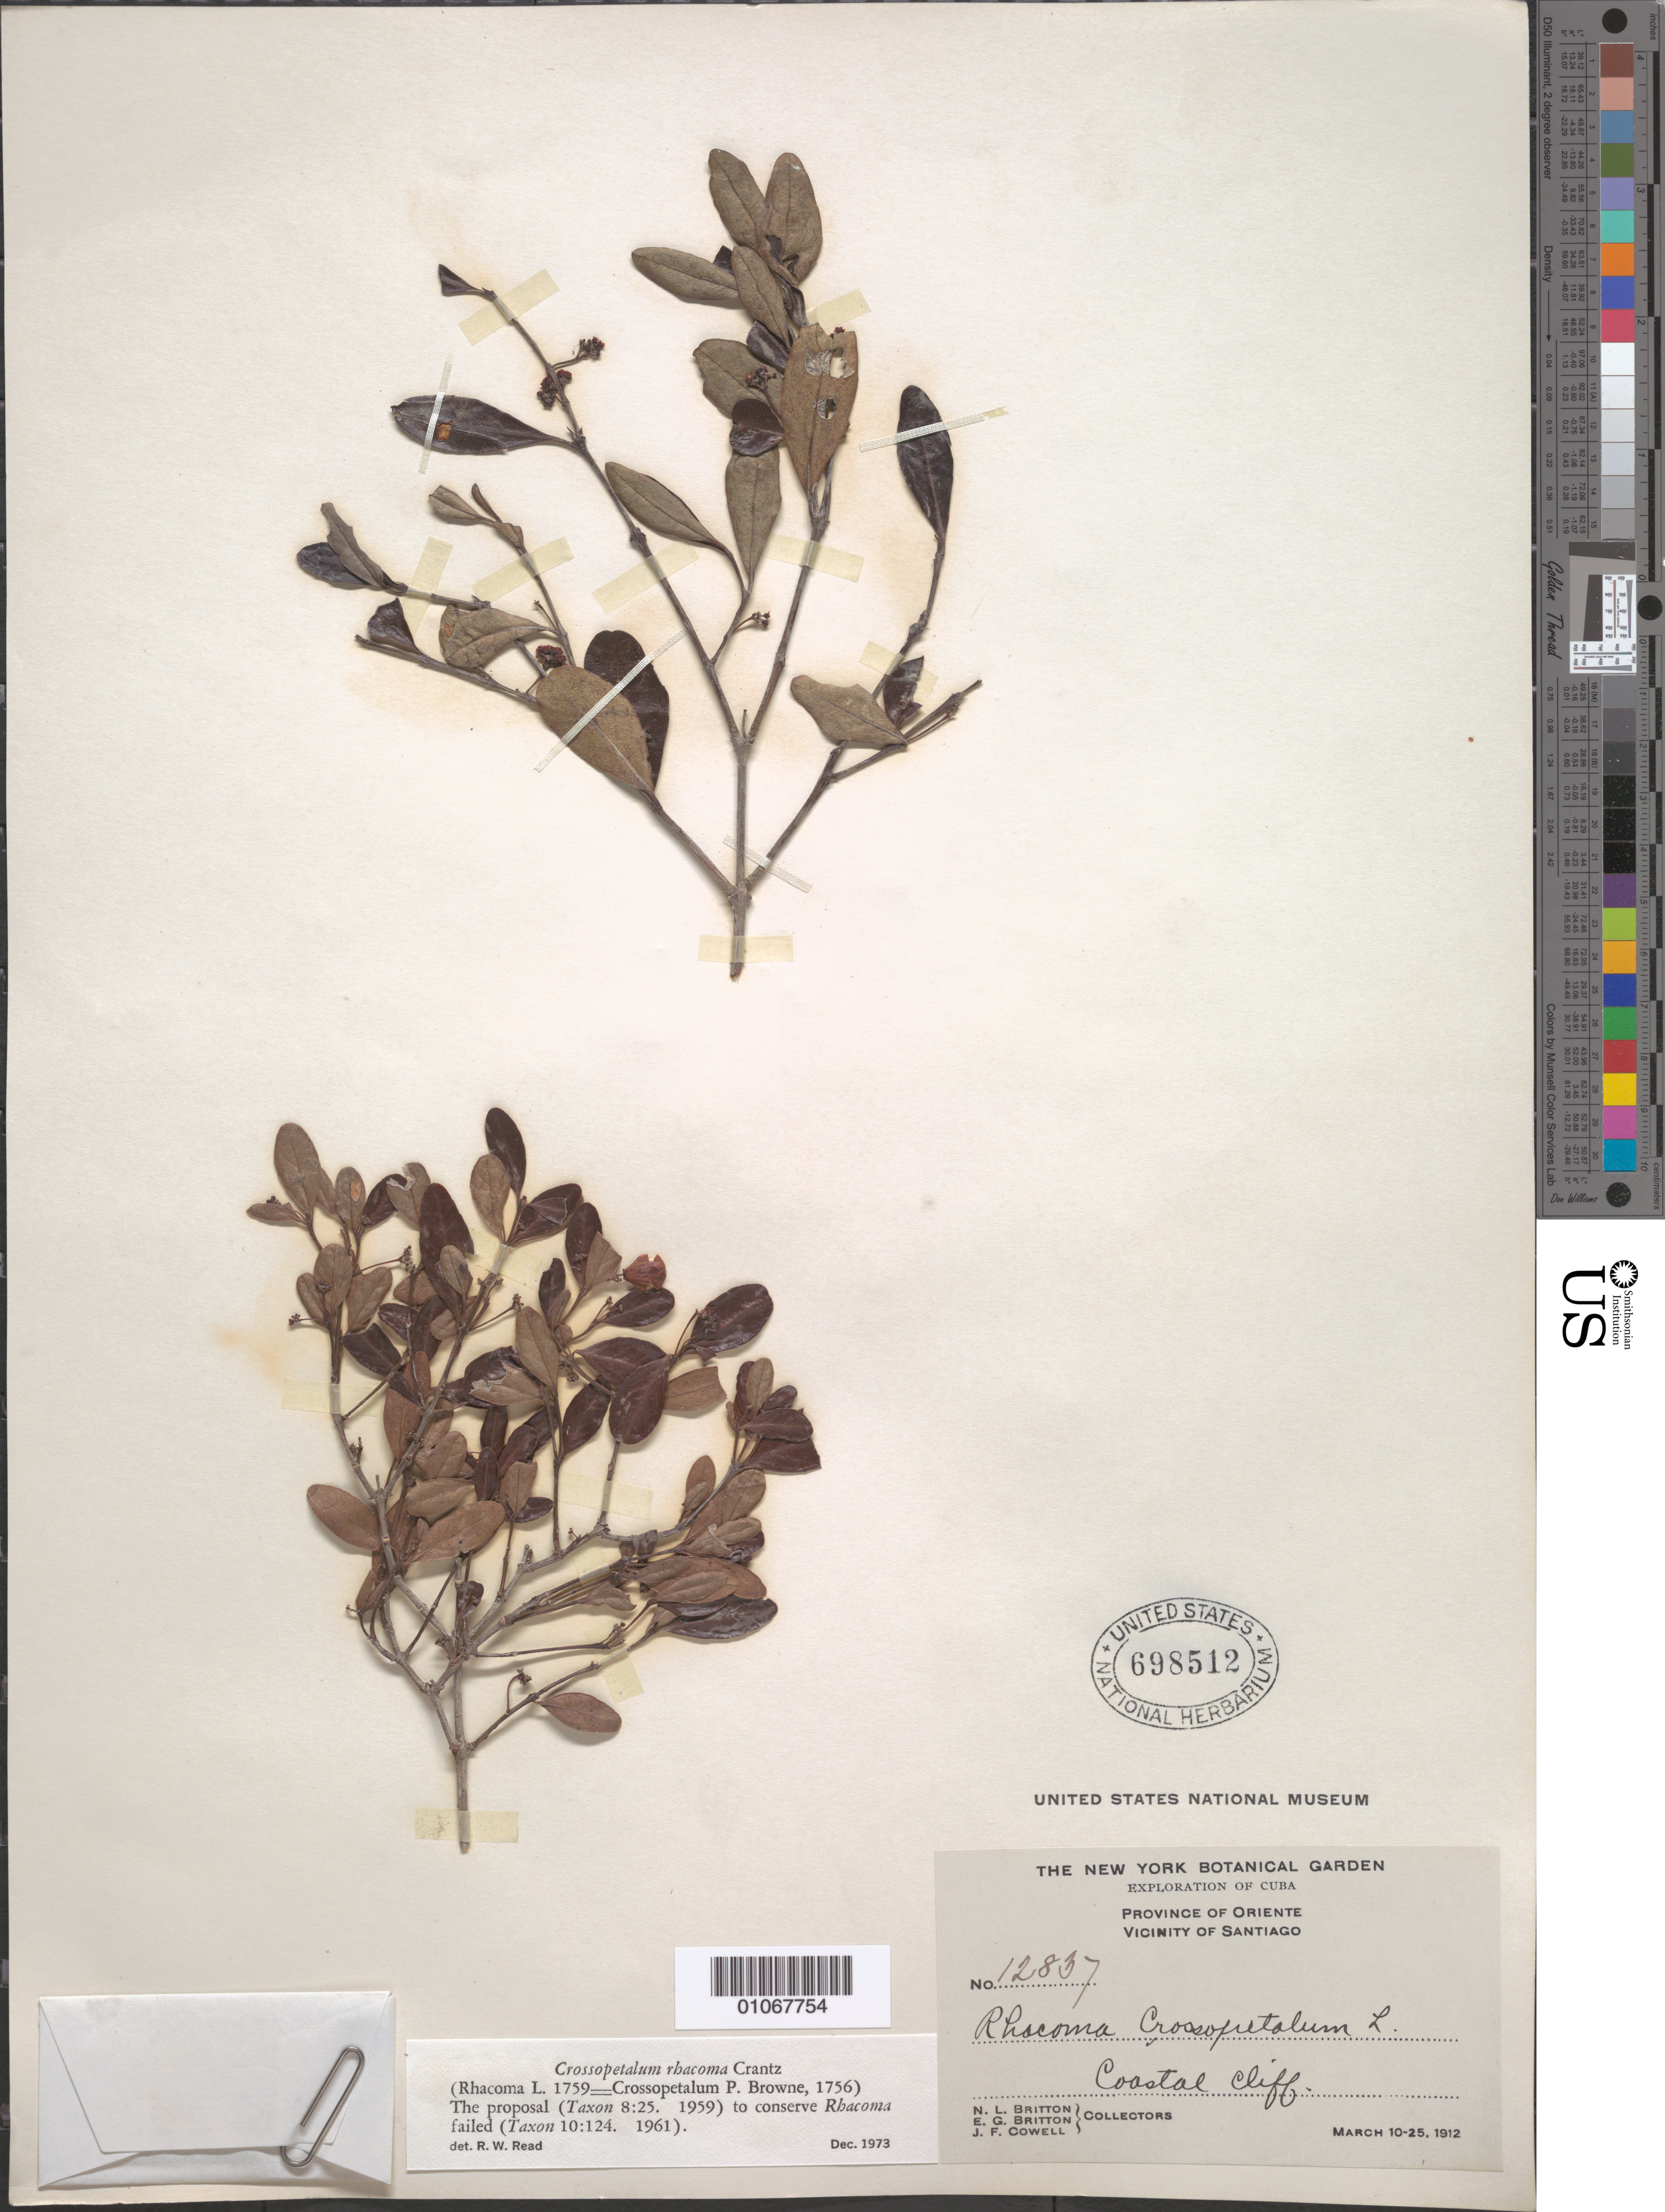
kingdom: Plantae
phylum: Tracheophyta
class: Magnoliopsida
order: Celastrales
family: Celastraceae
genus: Crossopetalum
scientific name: Crossopetalum rhacoma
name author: Crantz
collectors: N. Britton, E. G. Britton & J. F. Cowell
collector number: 12837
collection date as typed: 10 Mar 1912 to 25 Mar 1912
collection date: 1912-03-10/1912-03-25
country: Cuba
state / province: Santiago de Cuba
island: Cuba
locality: Vicinity of Santiago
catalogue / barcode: US 698512